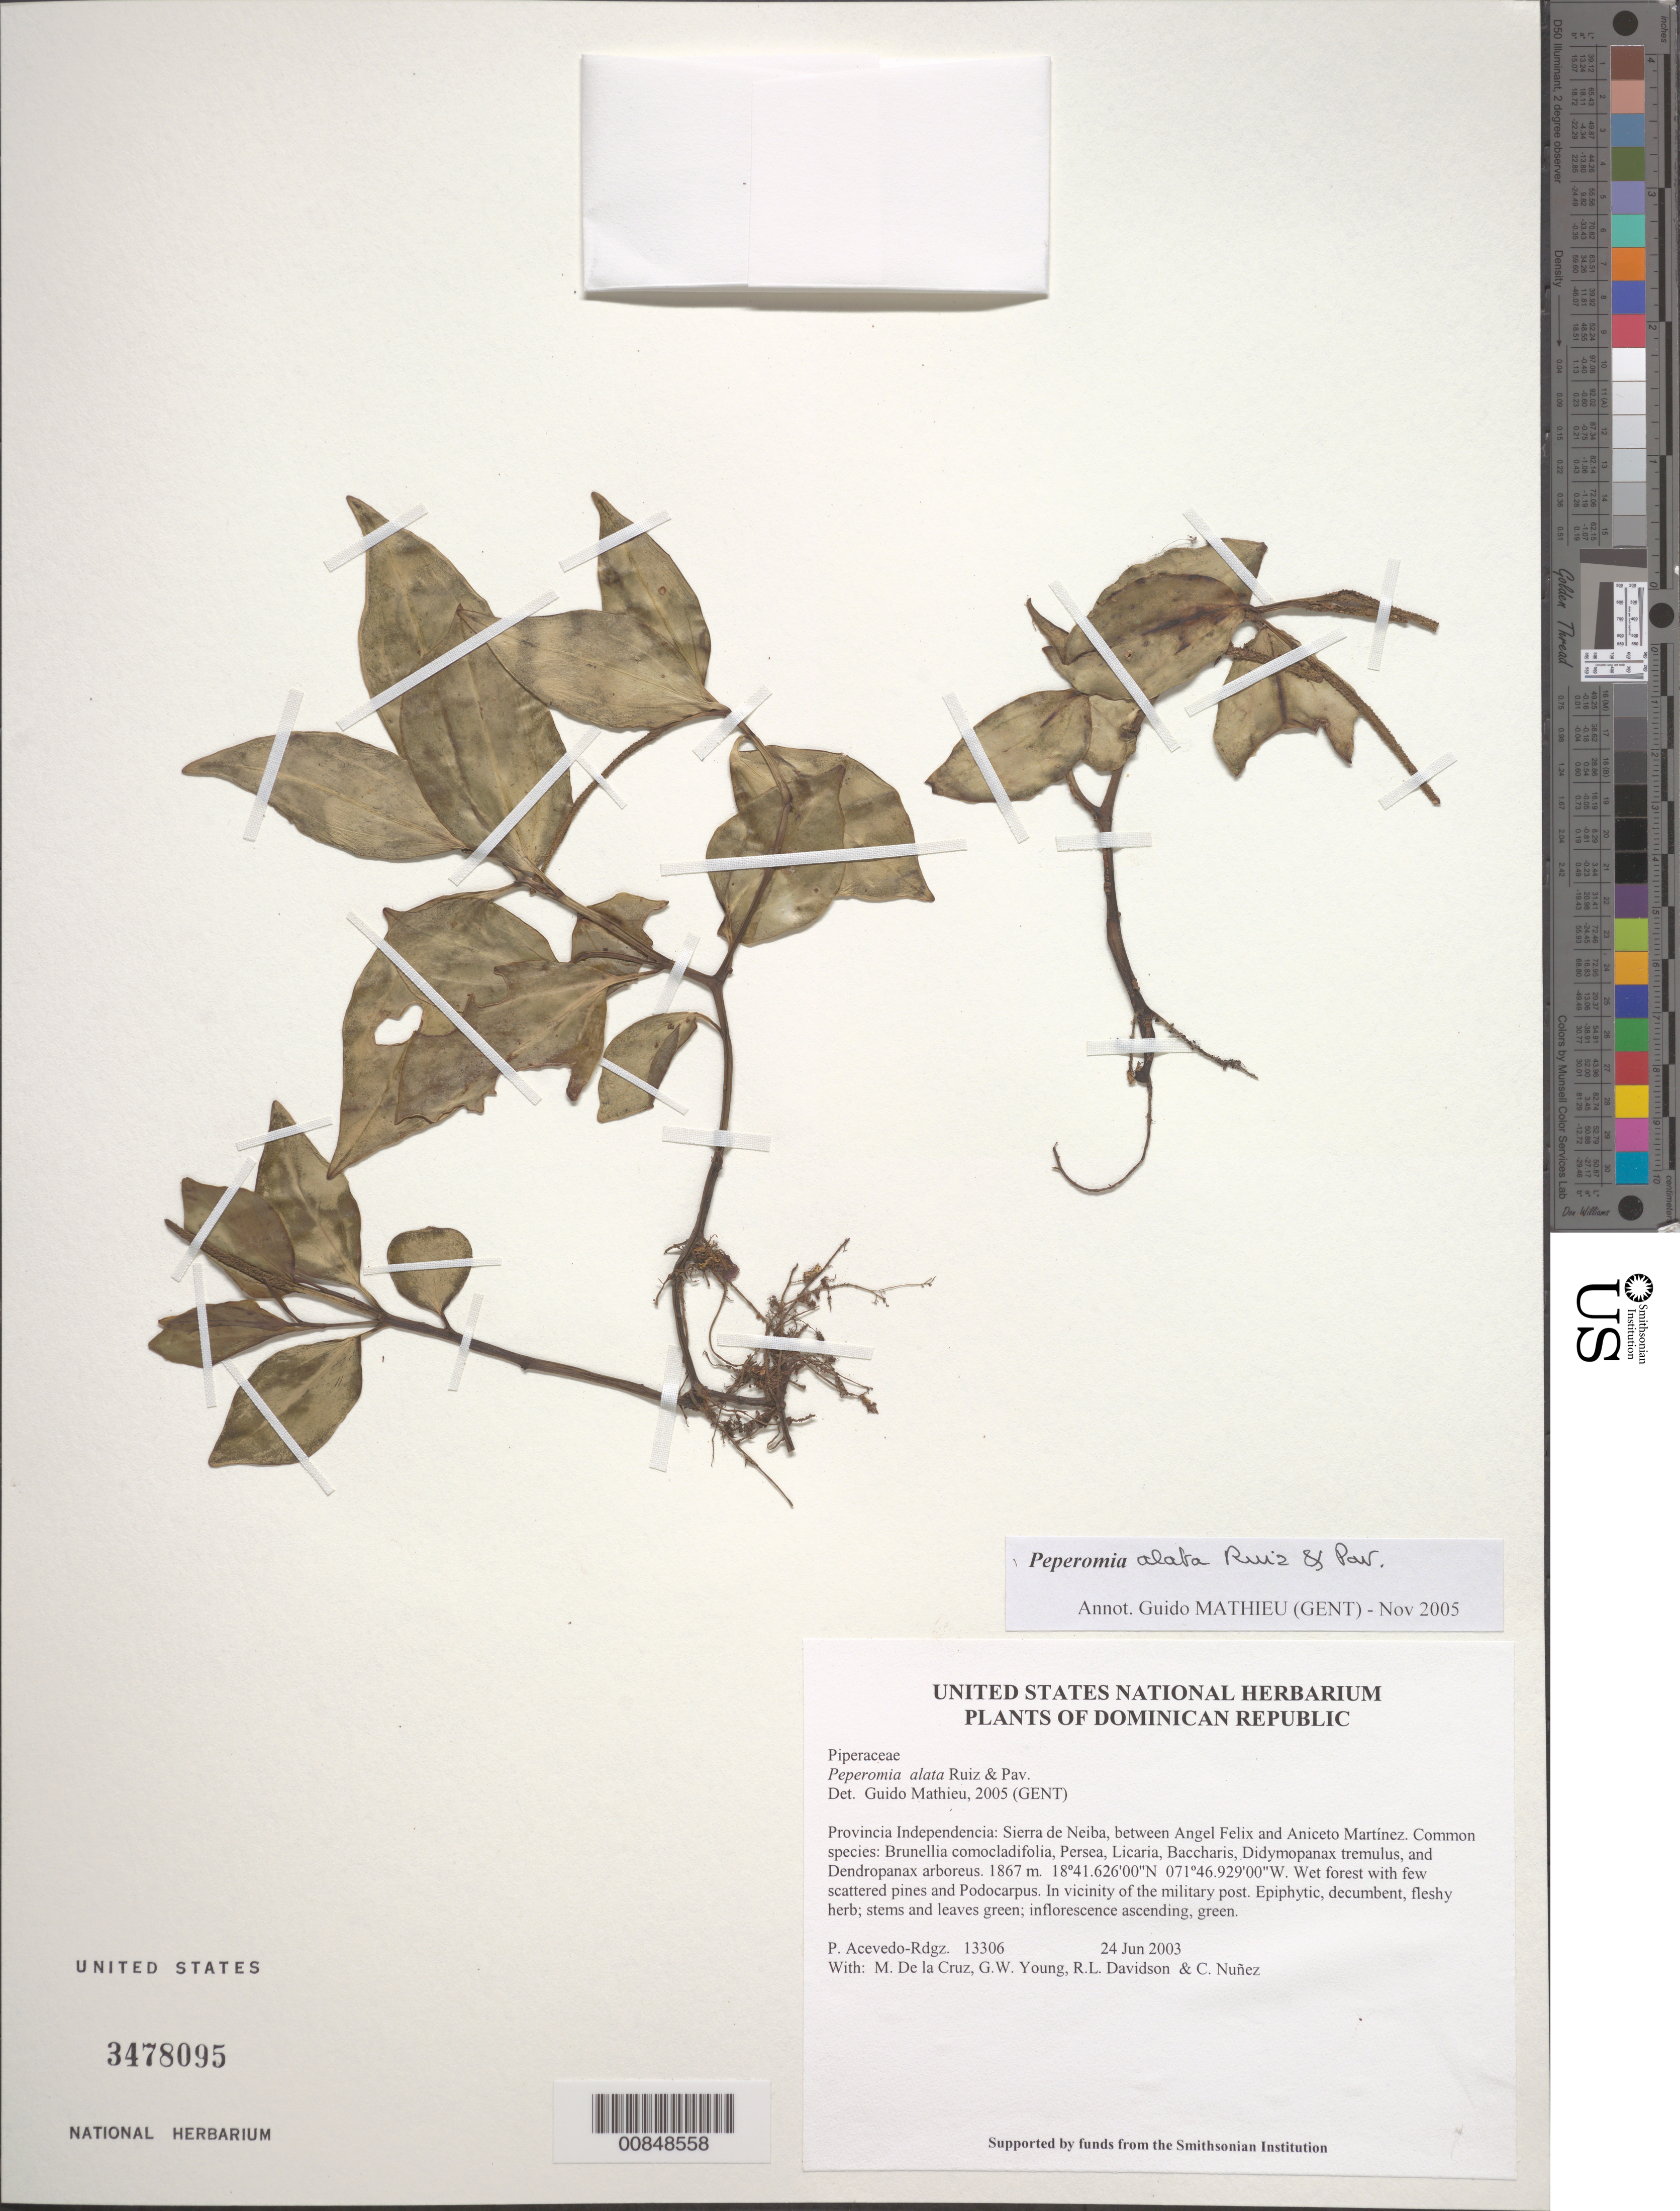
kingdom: Plantae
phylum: Tracheophyta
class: Magnoliopsida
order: Piperales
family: Piperaceae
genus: Peperomia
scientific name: Peperomia alata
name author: Ruiz & Pav.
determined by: Mathieu, Guido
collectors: P. Acevedo-Rodr., M. de la Cruz, J. Rawlins, G. Young, R. Davidson & C. Nunez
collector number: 13306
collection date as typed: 24 Jun 2003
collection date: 2003-06-24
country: Dominican Republic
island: Hispaniola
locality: Provincia Independencia: Sierra de Neiba, between Angel Felix and Aniceto Martínez. Common species: Brunellia comocladifolia, Persea, Licaria, Baccharis, Didymopanax tremulus, and Dendropanax arboreus.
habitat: Wet forest with few scattered pines and Podocarpus. In vicinity of the military post.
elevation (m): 1867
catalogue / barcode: US 3478095